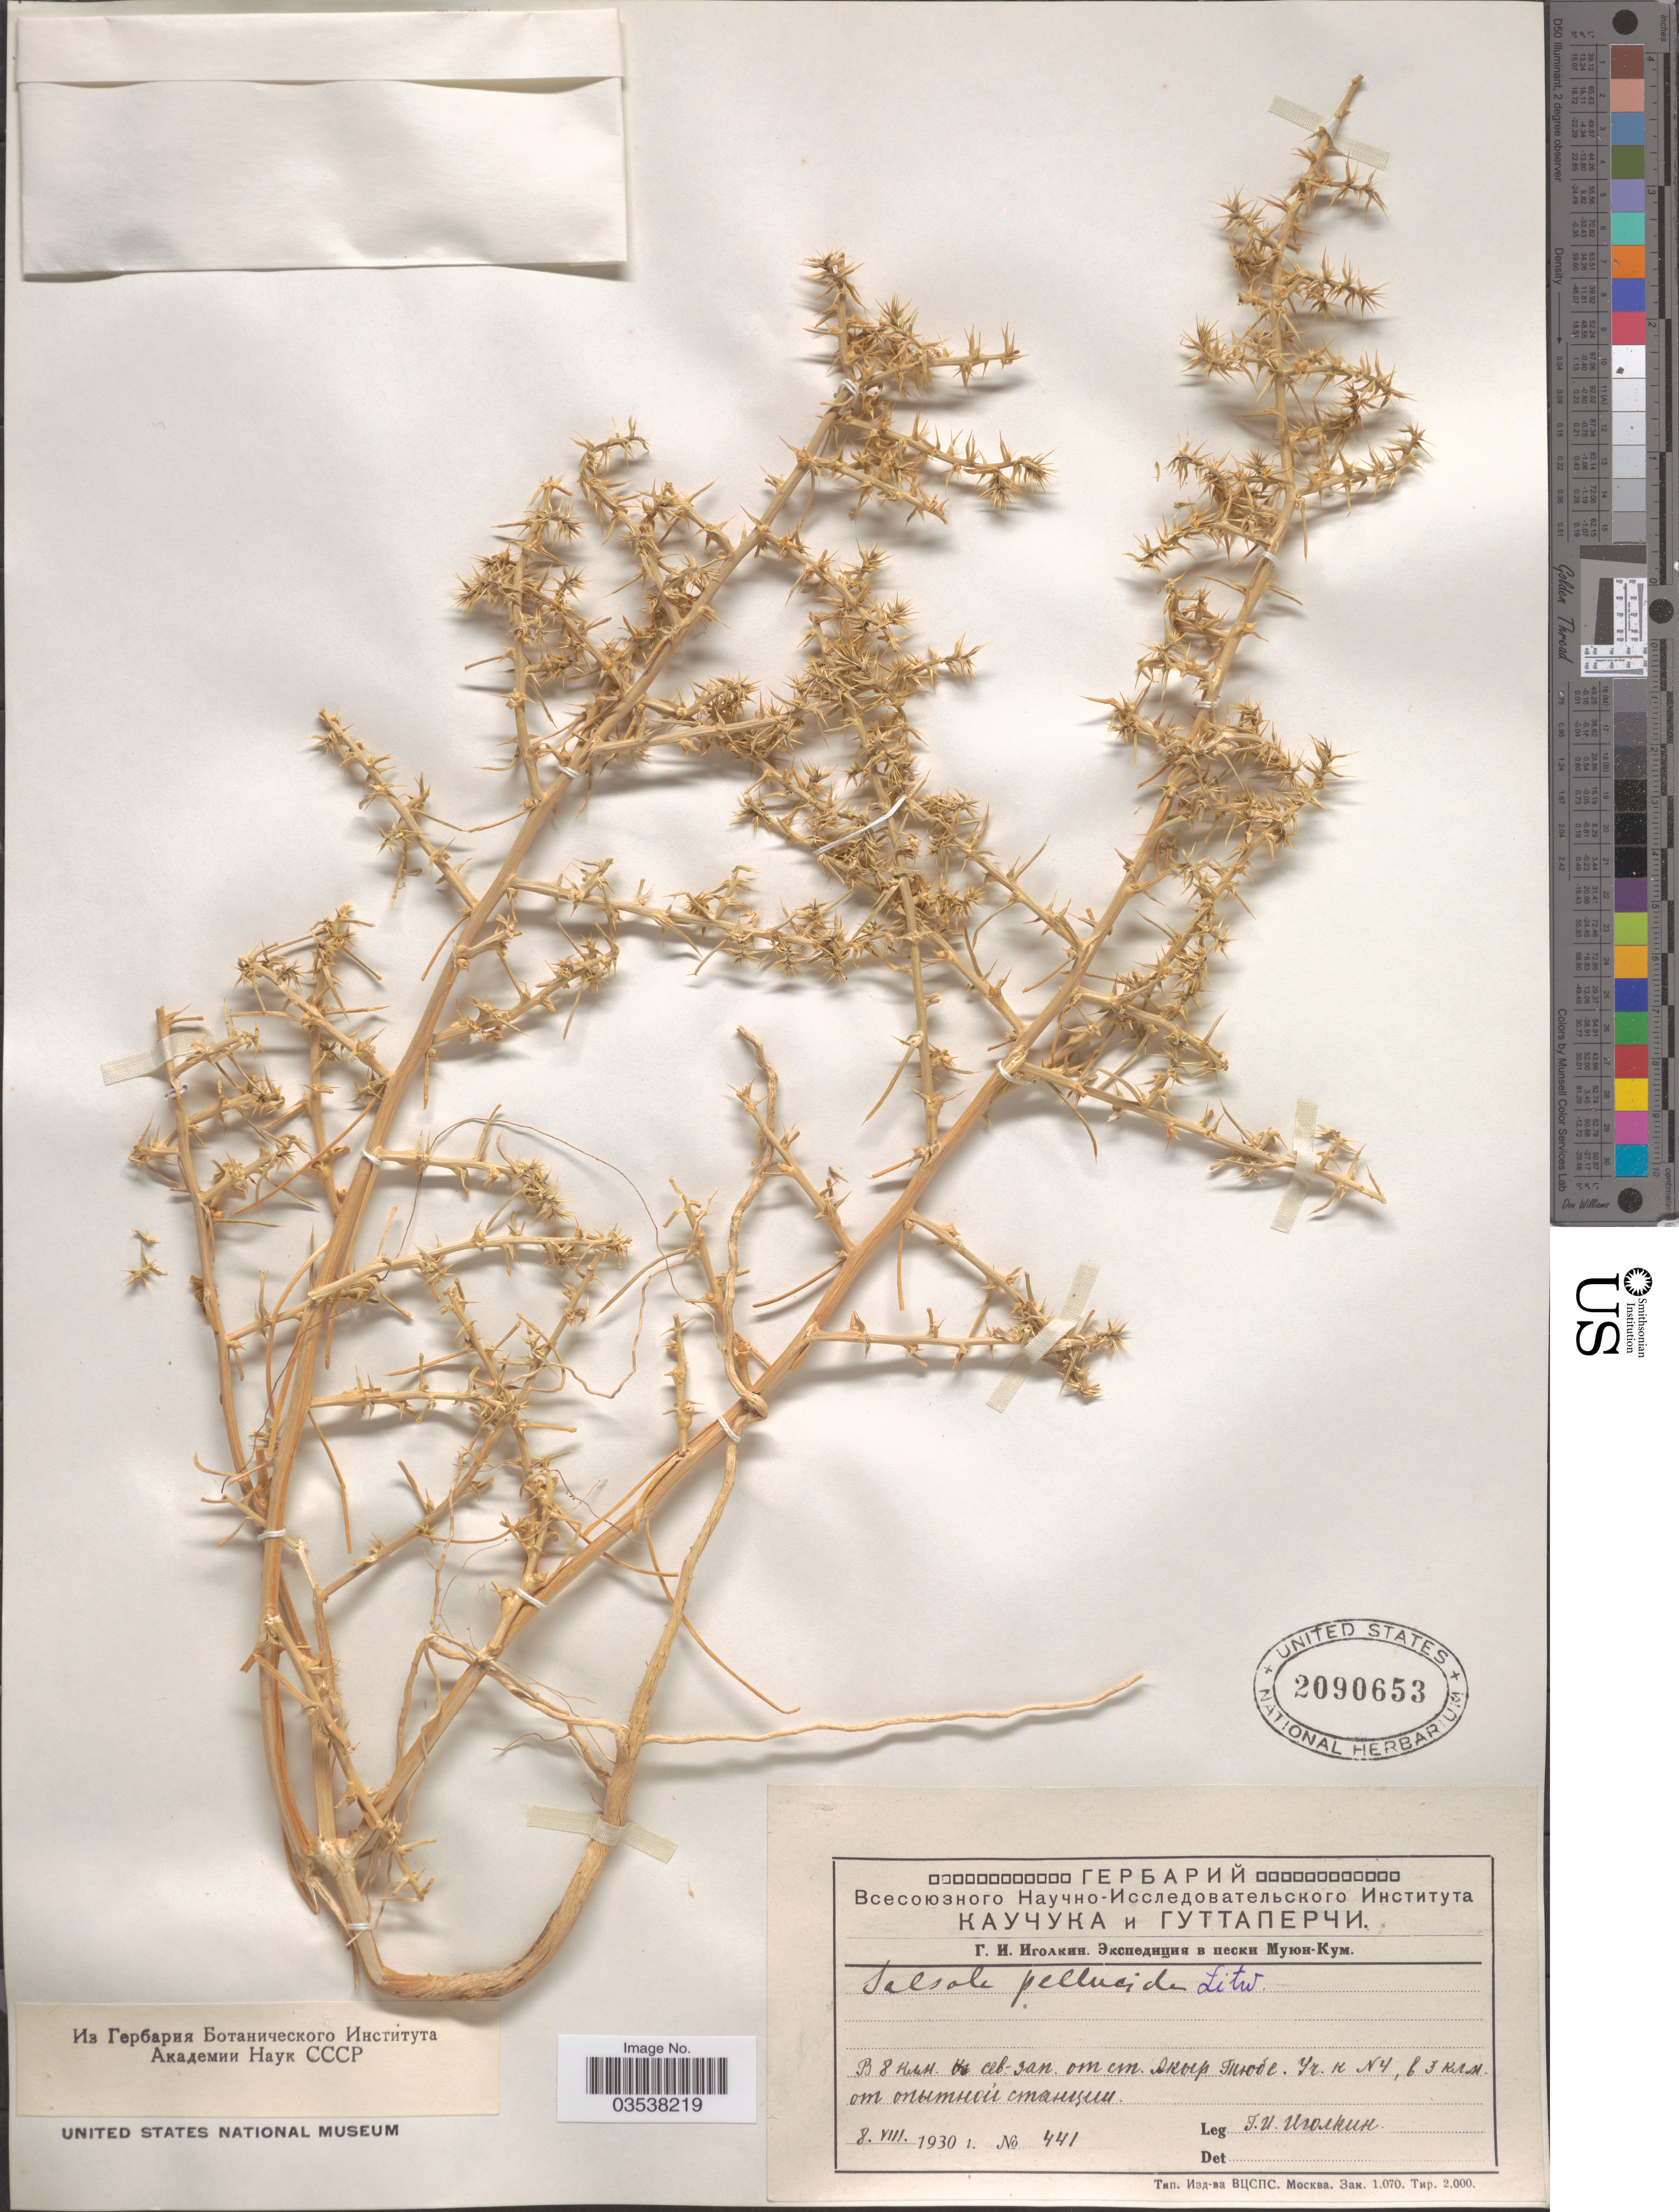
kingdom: Plantae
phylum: Tracheophyta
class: Magnoliopsida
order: Caryophyllales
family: Amaranthaceae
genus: Salsola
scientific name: Salsola pellucida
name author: Litv.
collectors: G. Igolkin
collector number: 441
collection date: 1930-08-08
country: Kazakhstan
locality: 8 km NW of Akyrtobe Stantion.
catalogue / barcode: US 2090653